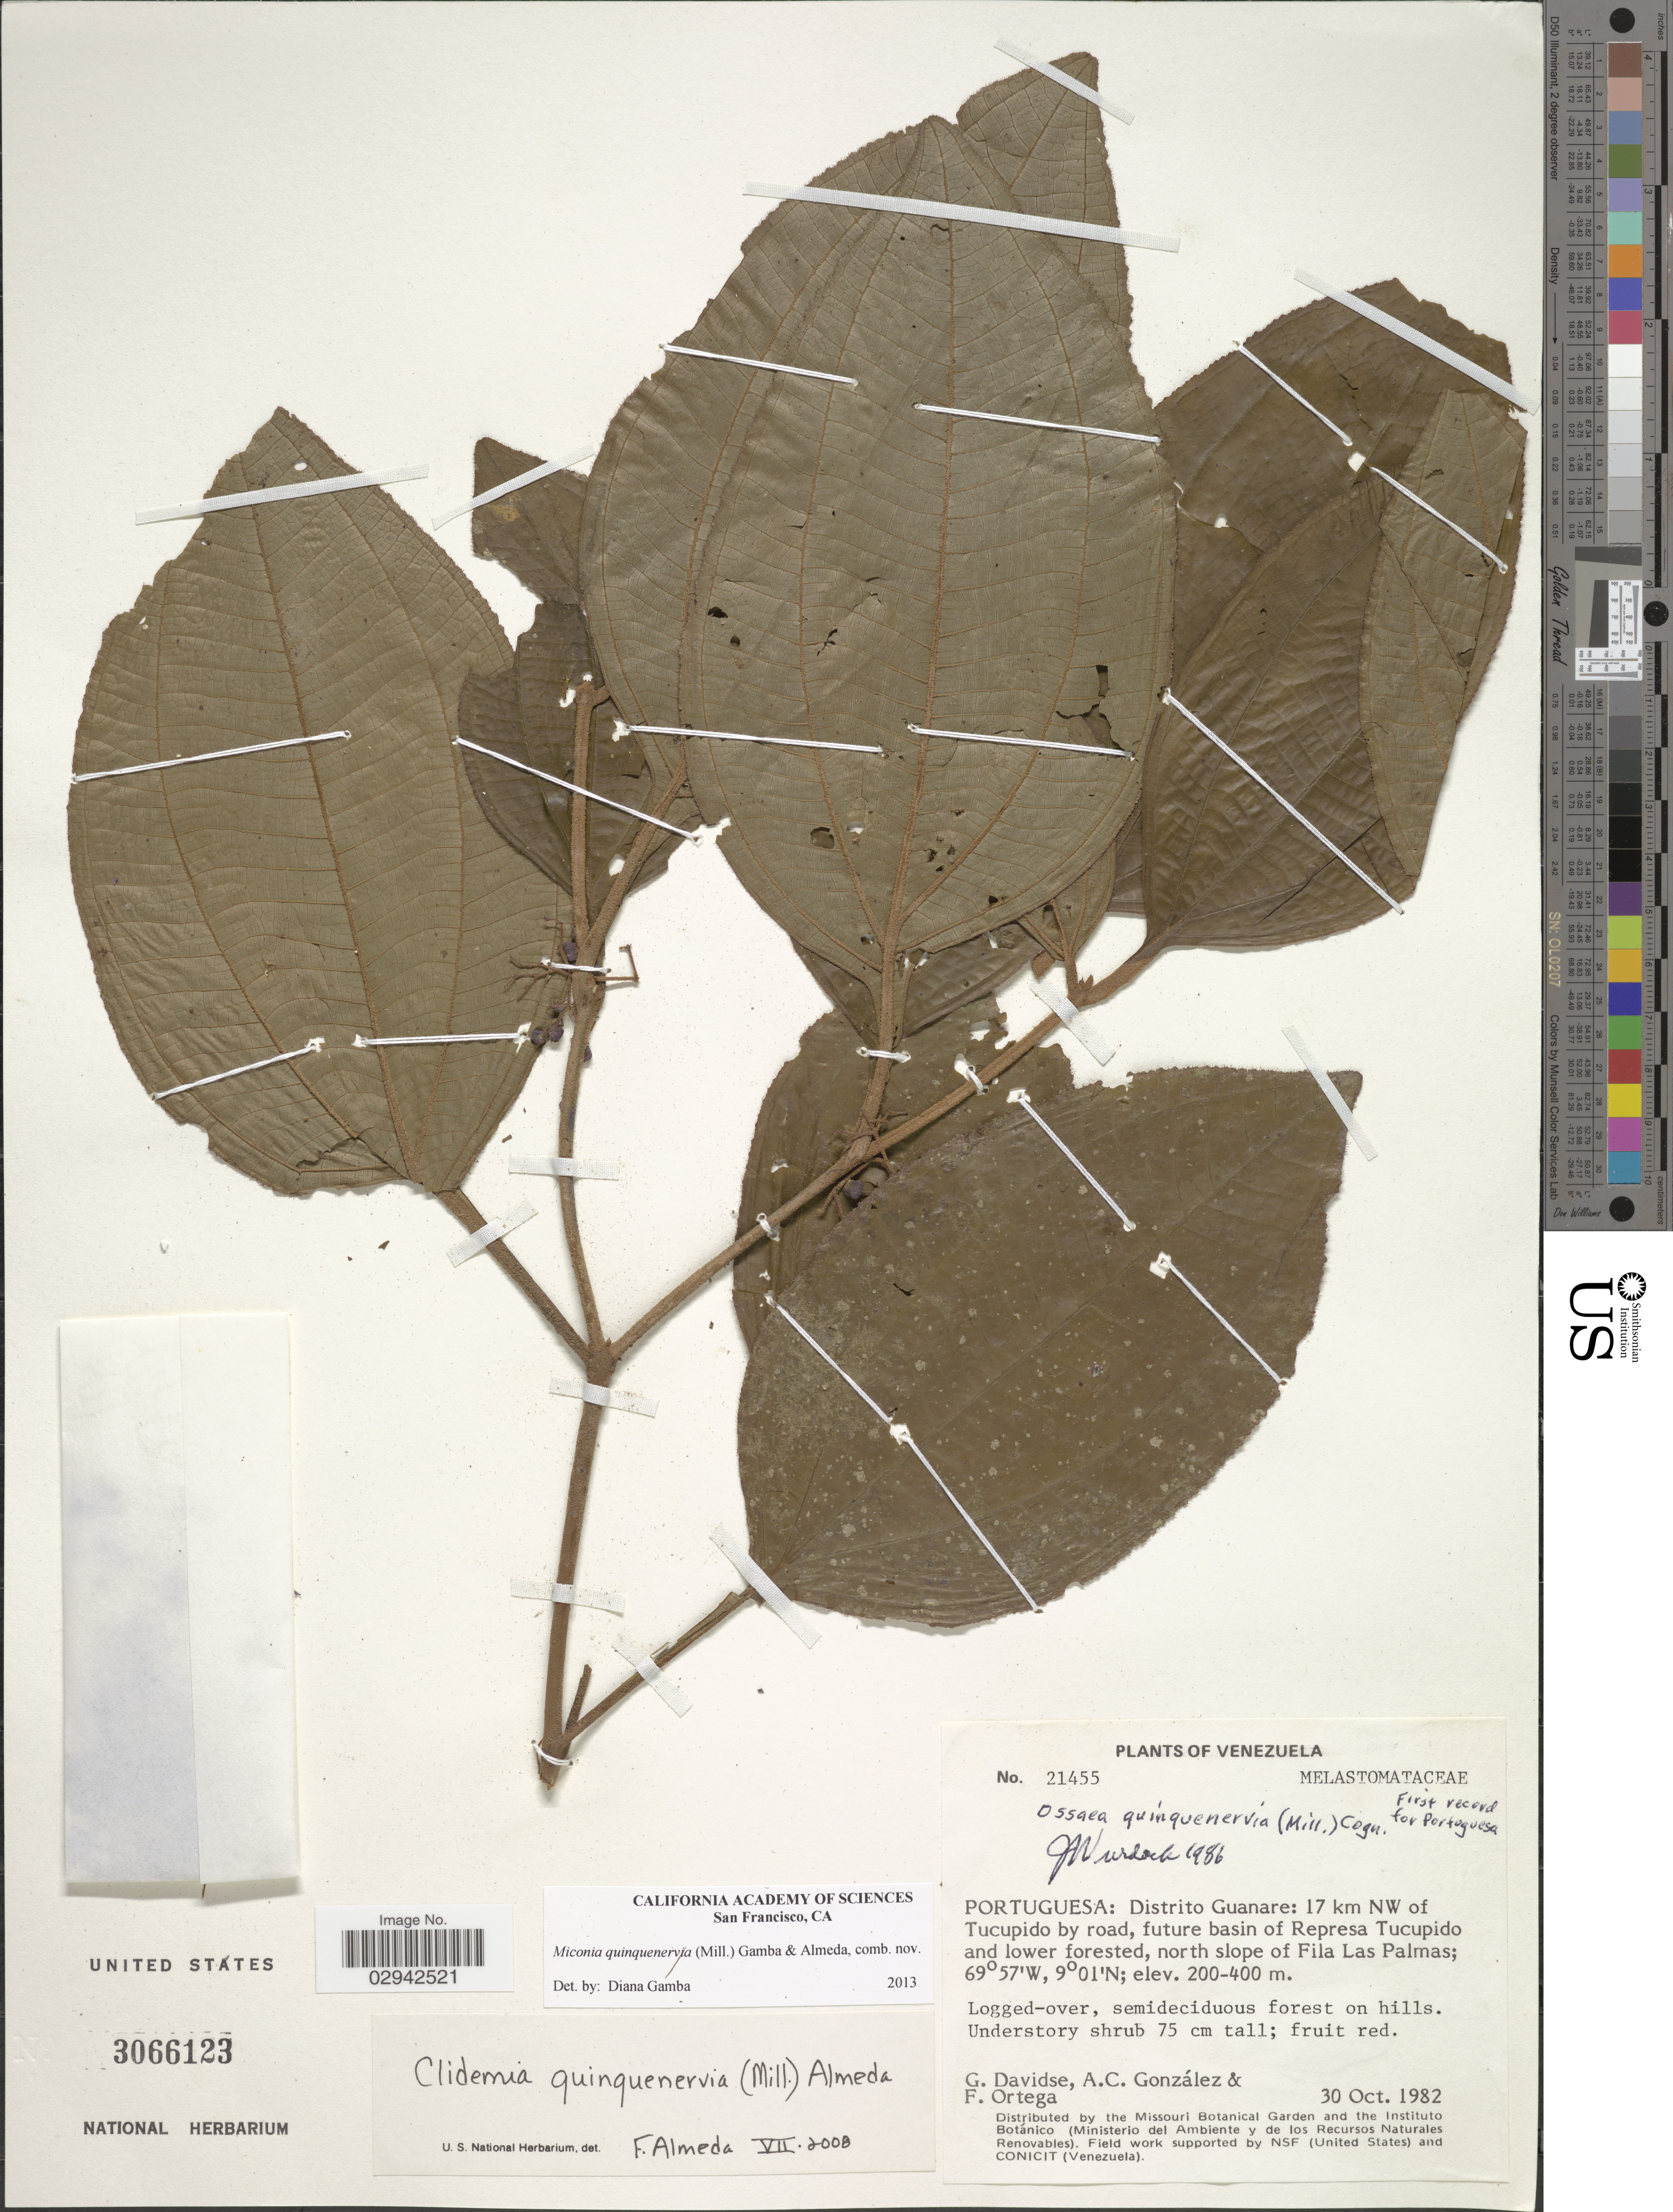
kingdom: Plantae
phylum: Tracheophyta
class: Magnoliopsida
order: Myrtales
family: Melastomataceae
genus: Miconia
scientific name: Miconia quinquenervia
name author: (Mill.) Gamba & Almeda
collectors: G. Davidse, A. C. González & F. J. Ortega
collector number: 21455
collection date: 1982-10-30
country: Venezuela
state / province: Portuguesa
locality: Distrito Guanare: 17 km NW of Tucupido by road, future basin of Represa Tucupido and lower forested, north slope of Fila Las Palmas.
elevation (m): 200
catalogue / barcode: US 3066123